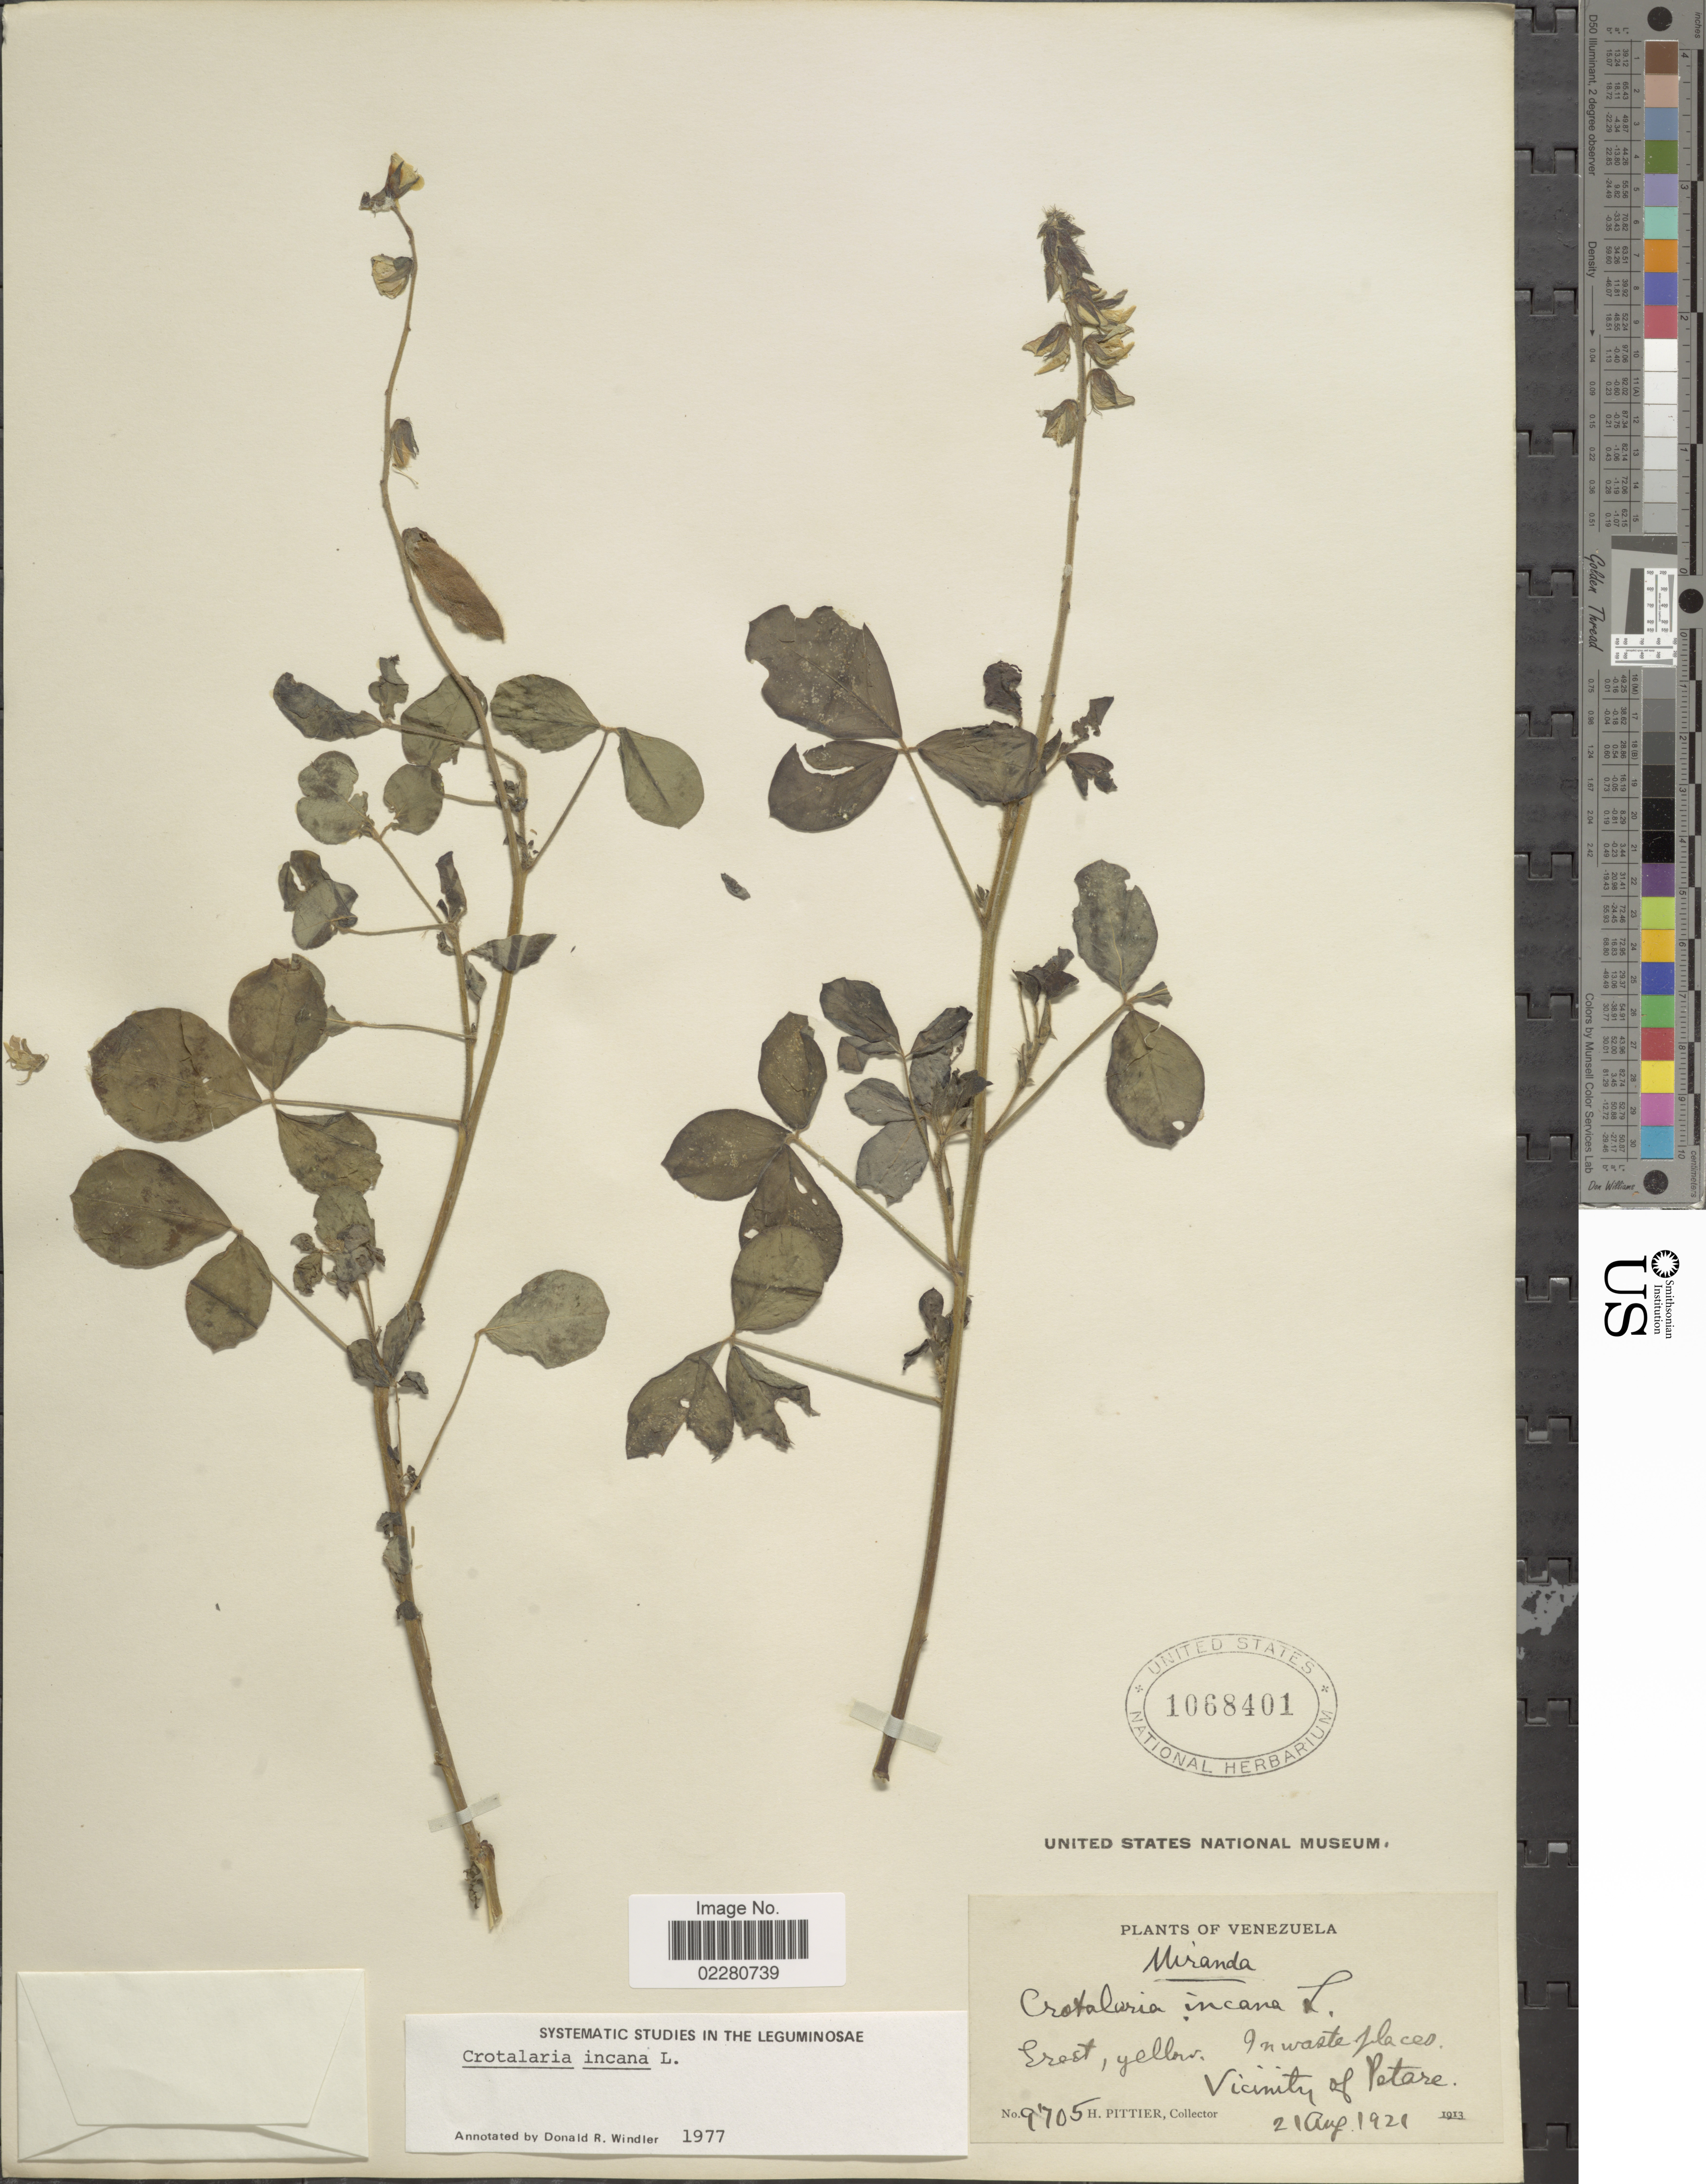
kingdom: Plantae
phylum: Tracheophyta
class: Magnoliopsida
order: Fabales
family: Fabaceae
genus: Crotalaria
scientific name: Crotalaria incana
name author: L.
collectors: H. F. Pittier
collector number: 9705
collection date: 1921-08-21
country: Venezuela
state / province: Miranda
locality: Vicinity of Petare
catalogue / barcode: US 1068401